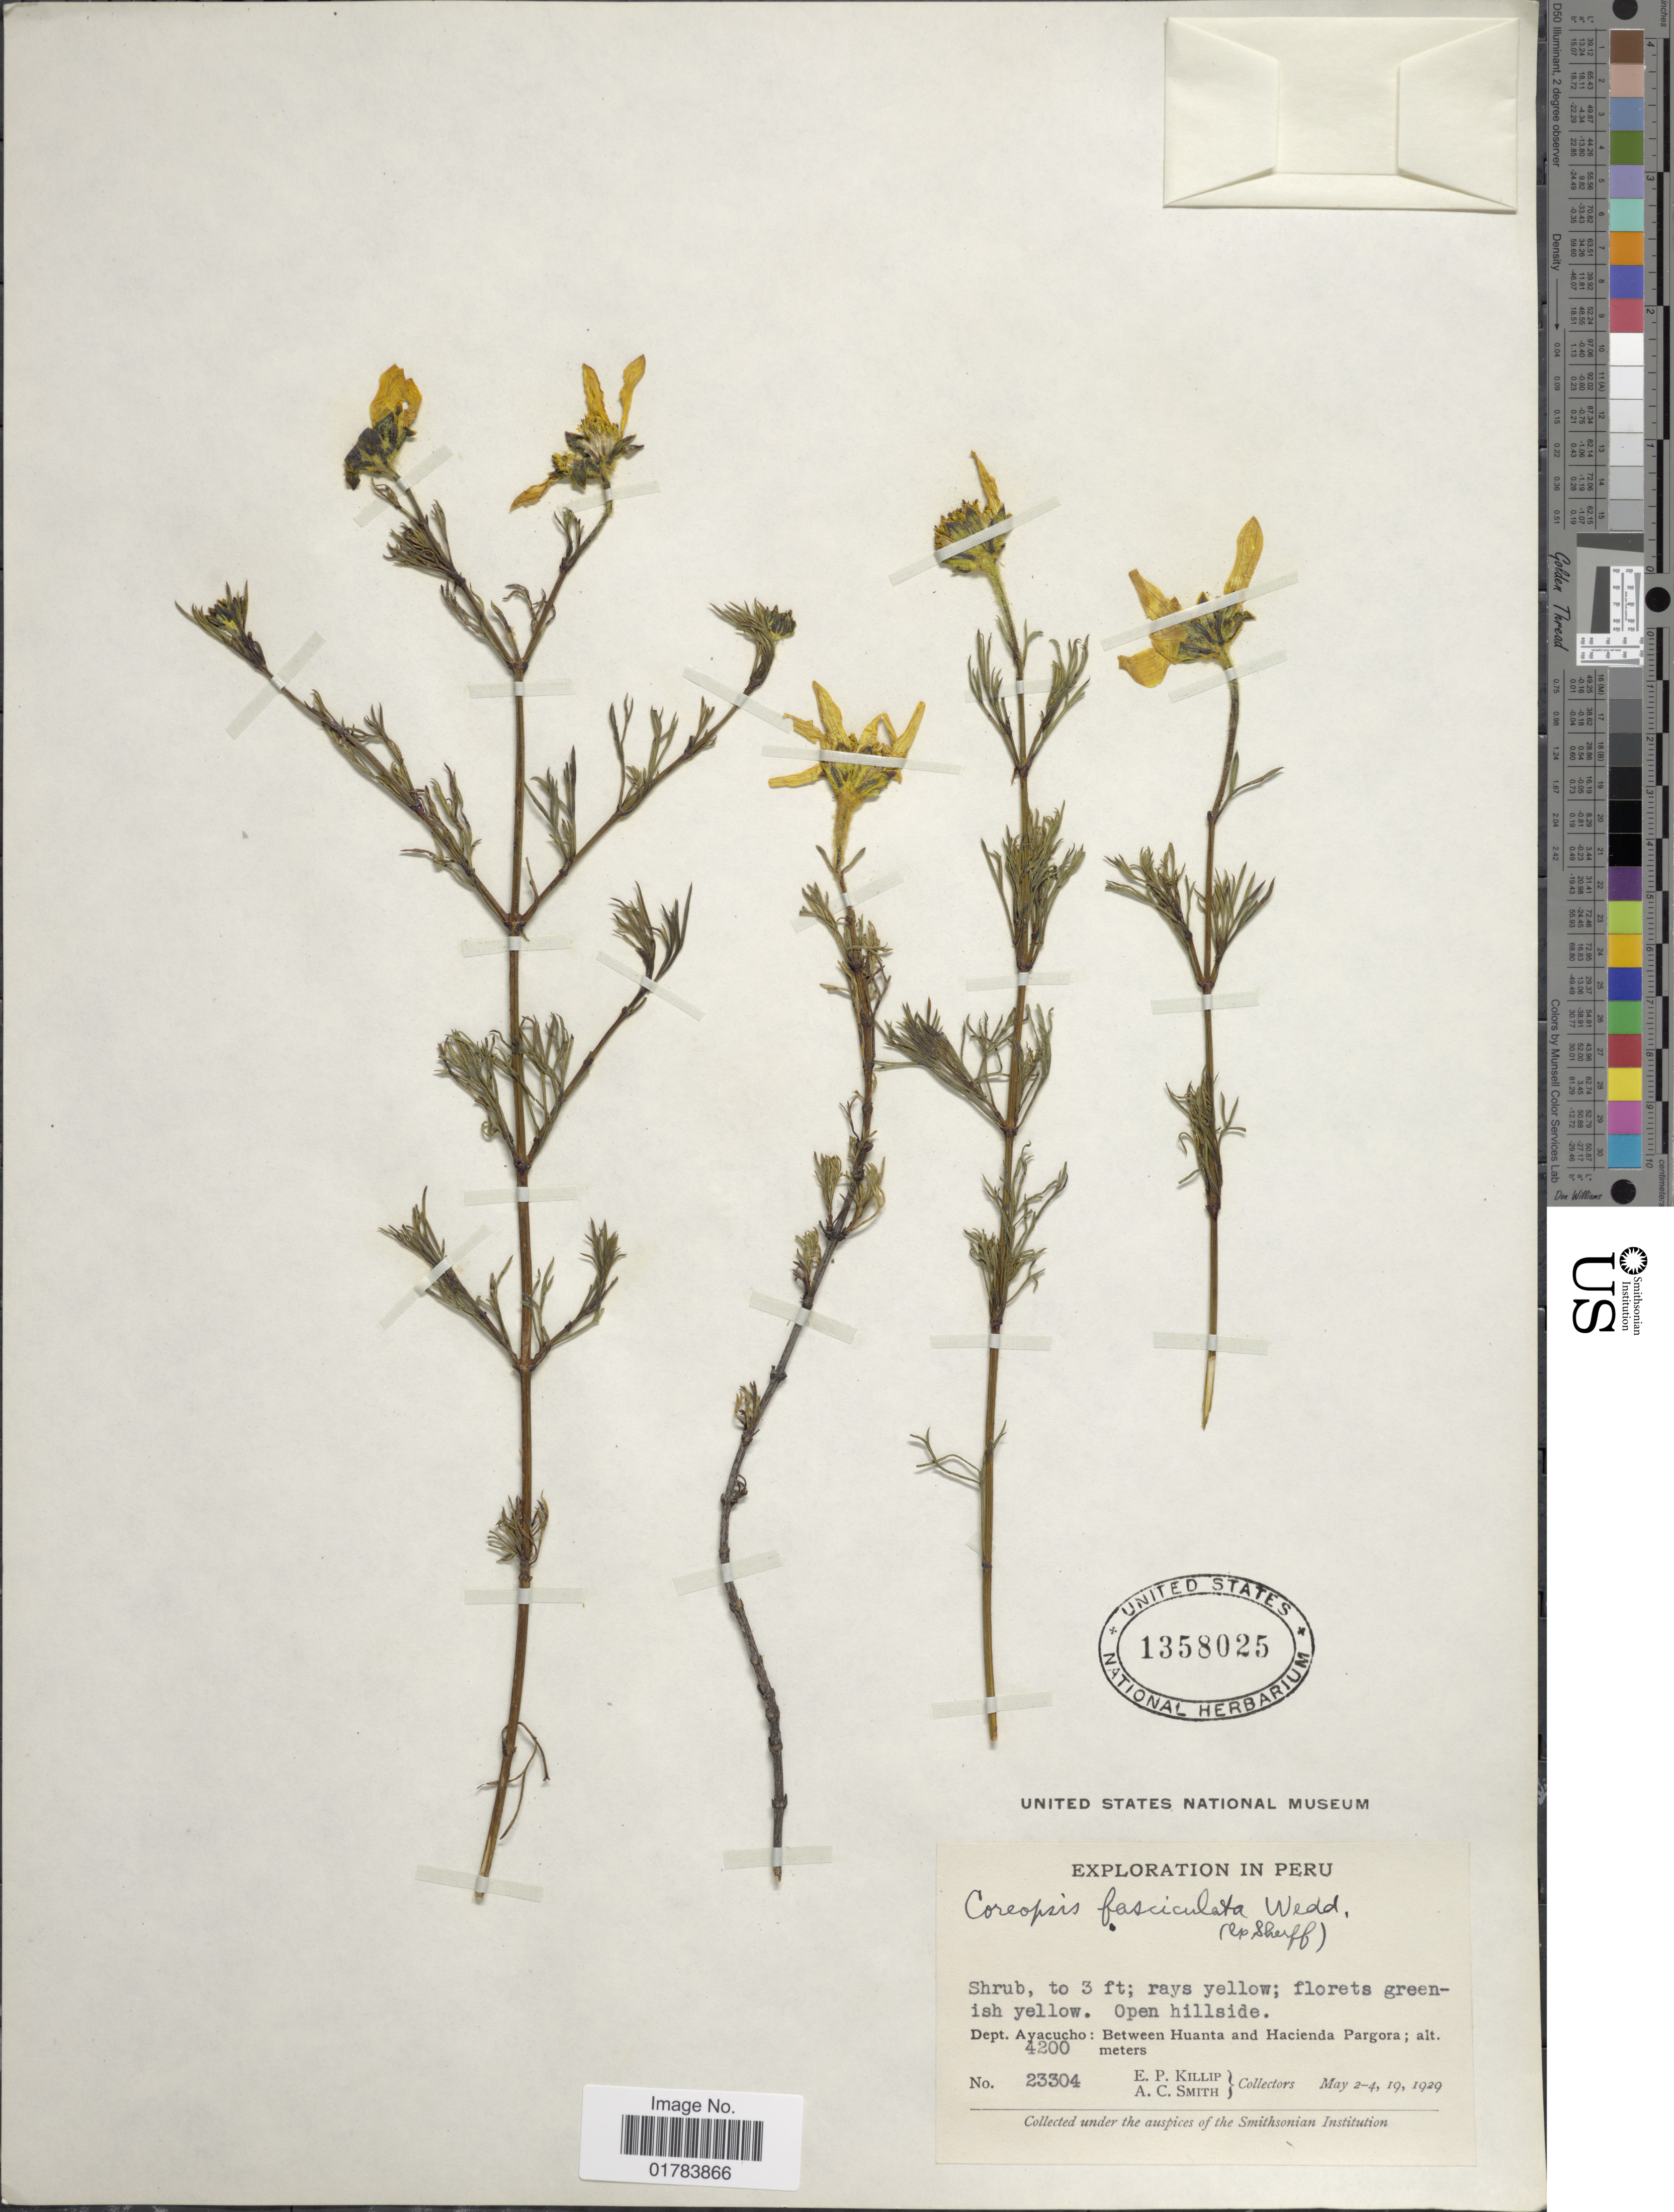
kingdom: Plantae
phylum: Tracheophyta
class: Magnoliopsida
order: Asterales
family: Asteraceae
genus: Coreopsis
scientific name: Coreopsis fasciculata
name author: Wedd.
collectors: E. P. Killip & A. C. Smith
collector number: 23304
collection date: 1929-05-02/1929-05-19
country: Peru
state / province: Ayacucho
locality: Between Huanta and Hacienda Pargora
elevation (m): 4200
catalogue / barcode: US 1358025